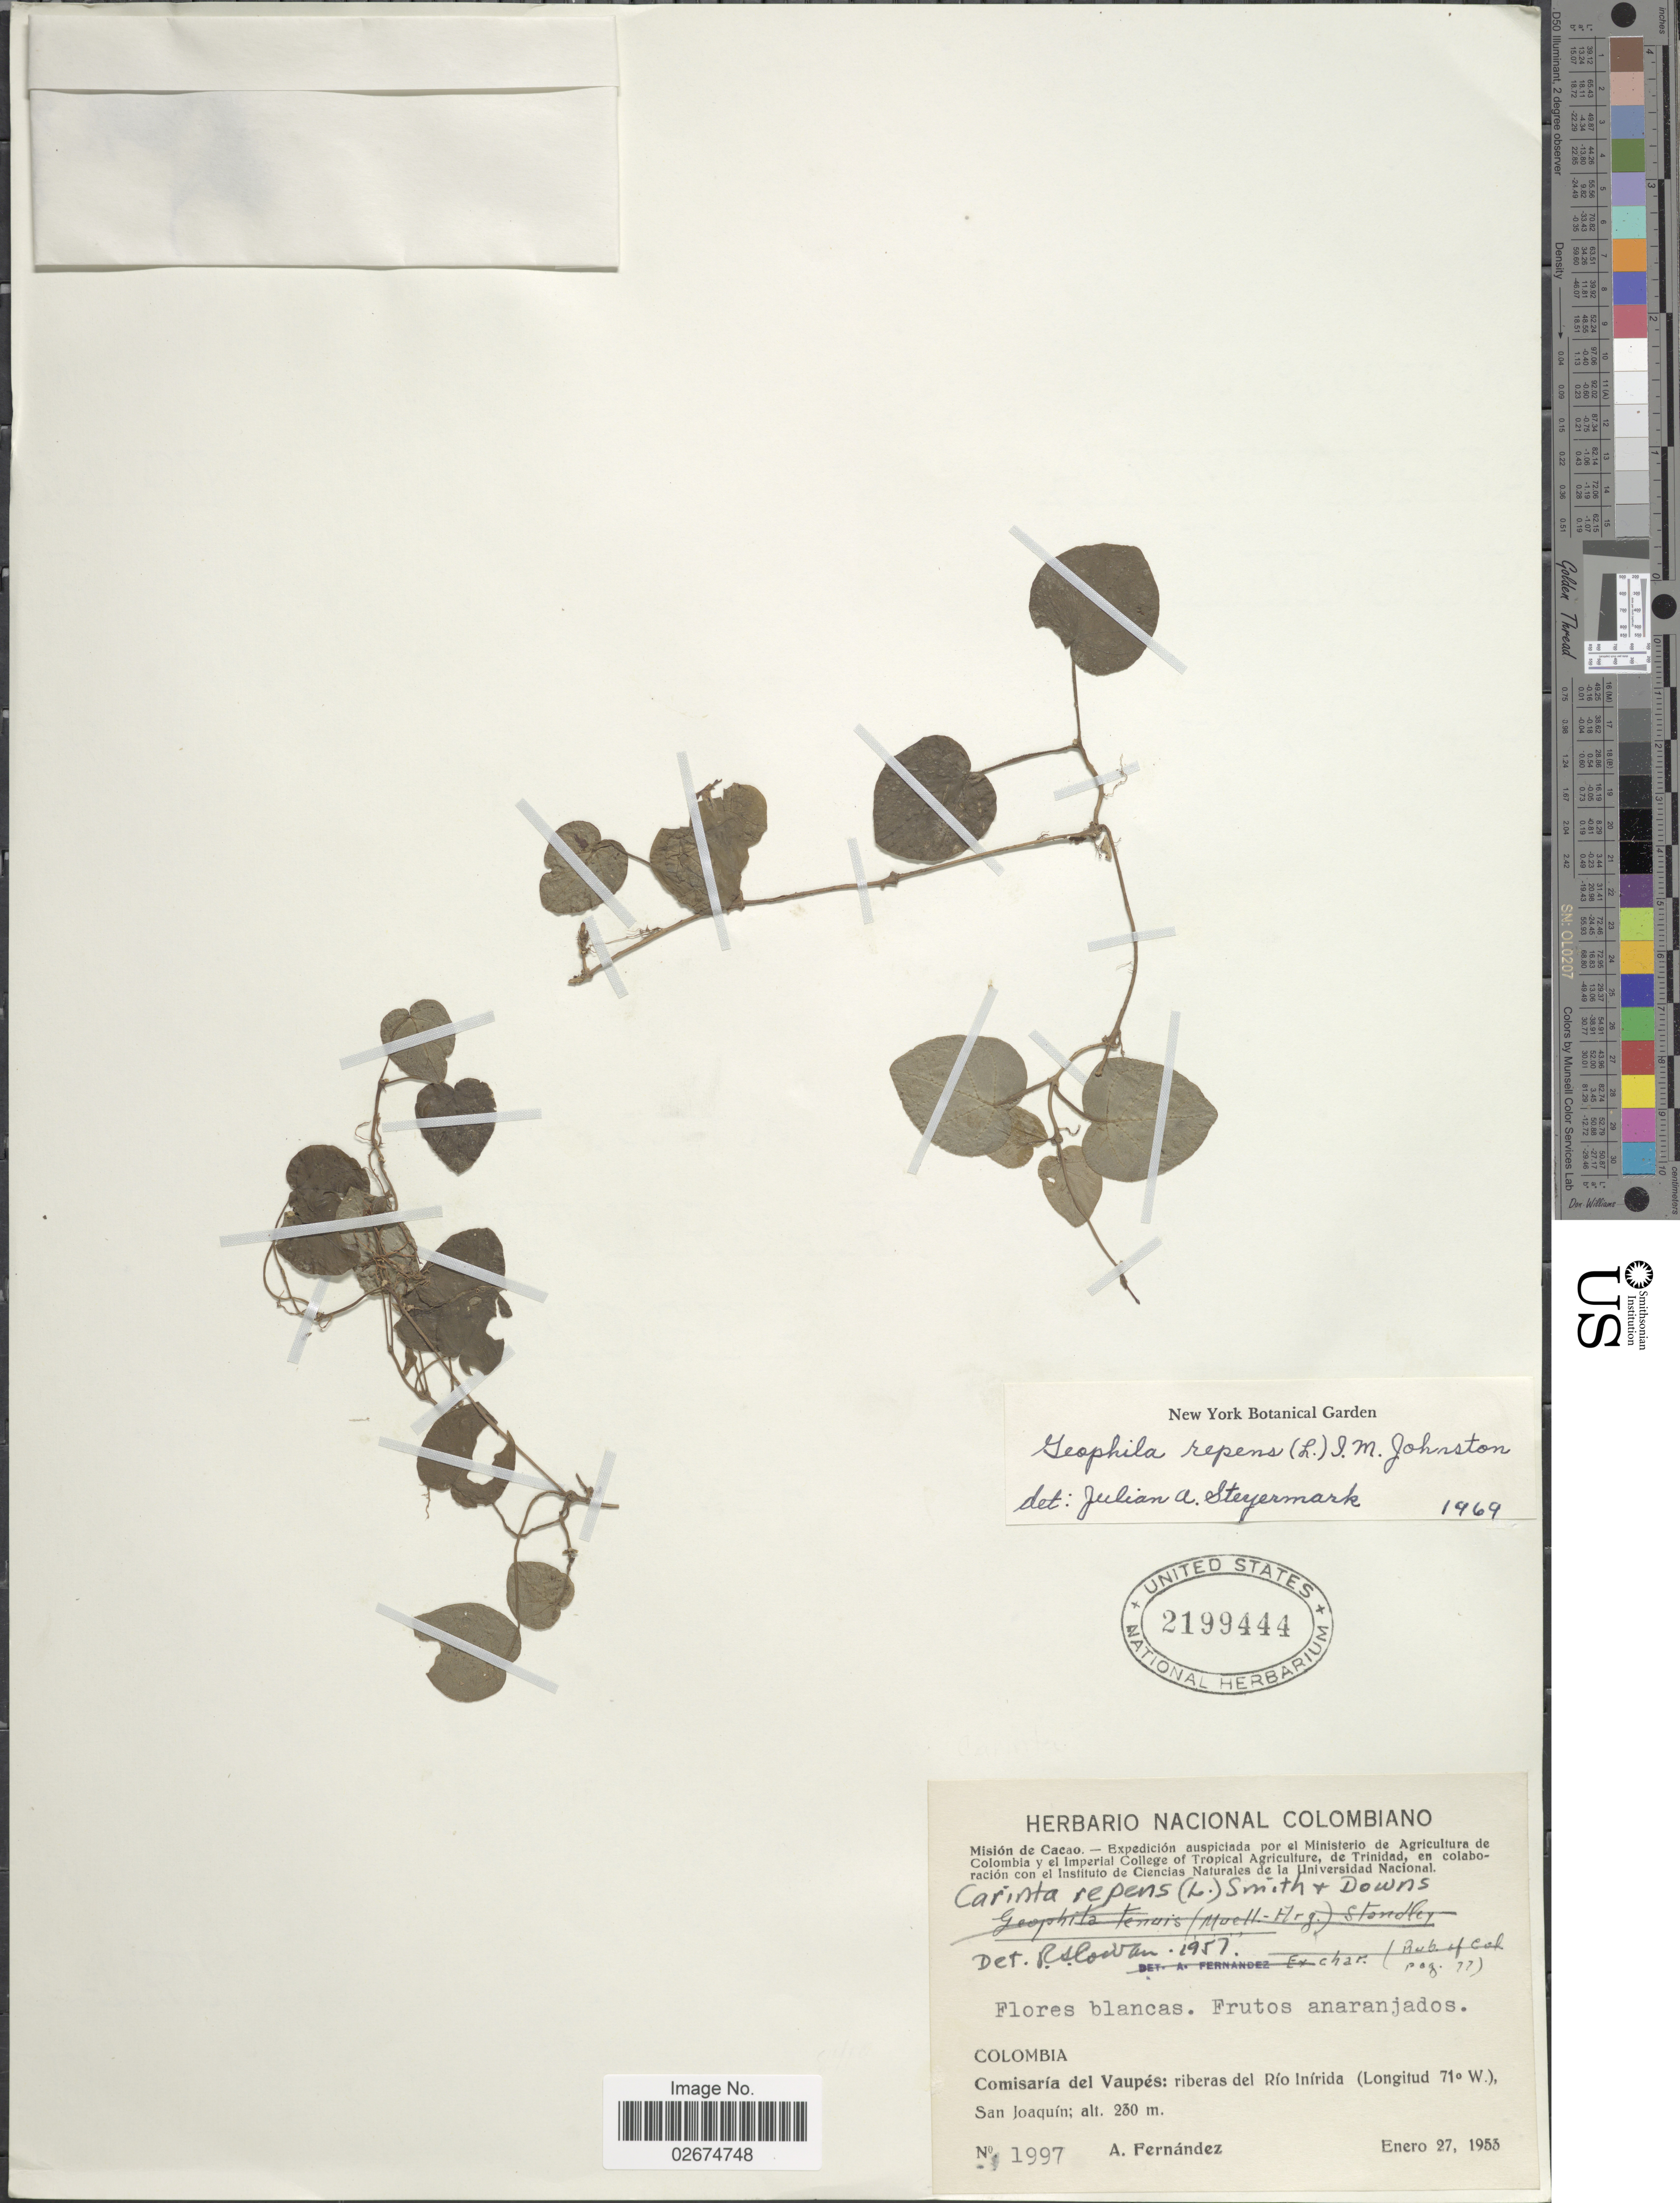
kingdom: Plantae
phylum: Tracheophyta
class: Magnoliopsida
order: Gentianales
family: Rubiaceae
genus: Carinta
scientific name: Carinta repens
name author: (L.) L.B. Sm. & Downs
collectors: A. Fernández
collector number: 1997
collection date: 1953-01-27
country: Colombia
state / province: Vaupés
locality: Comisaria del Vaupes: riberas del Rio Inirida, San Joaquin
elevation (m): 230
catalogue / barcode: US 2199444